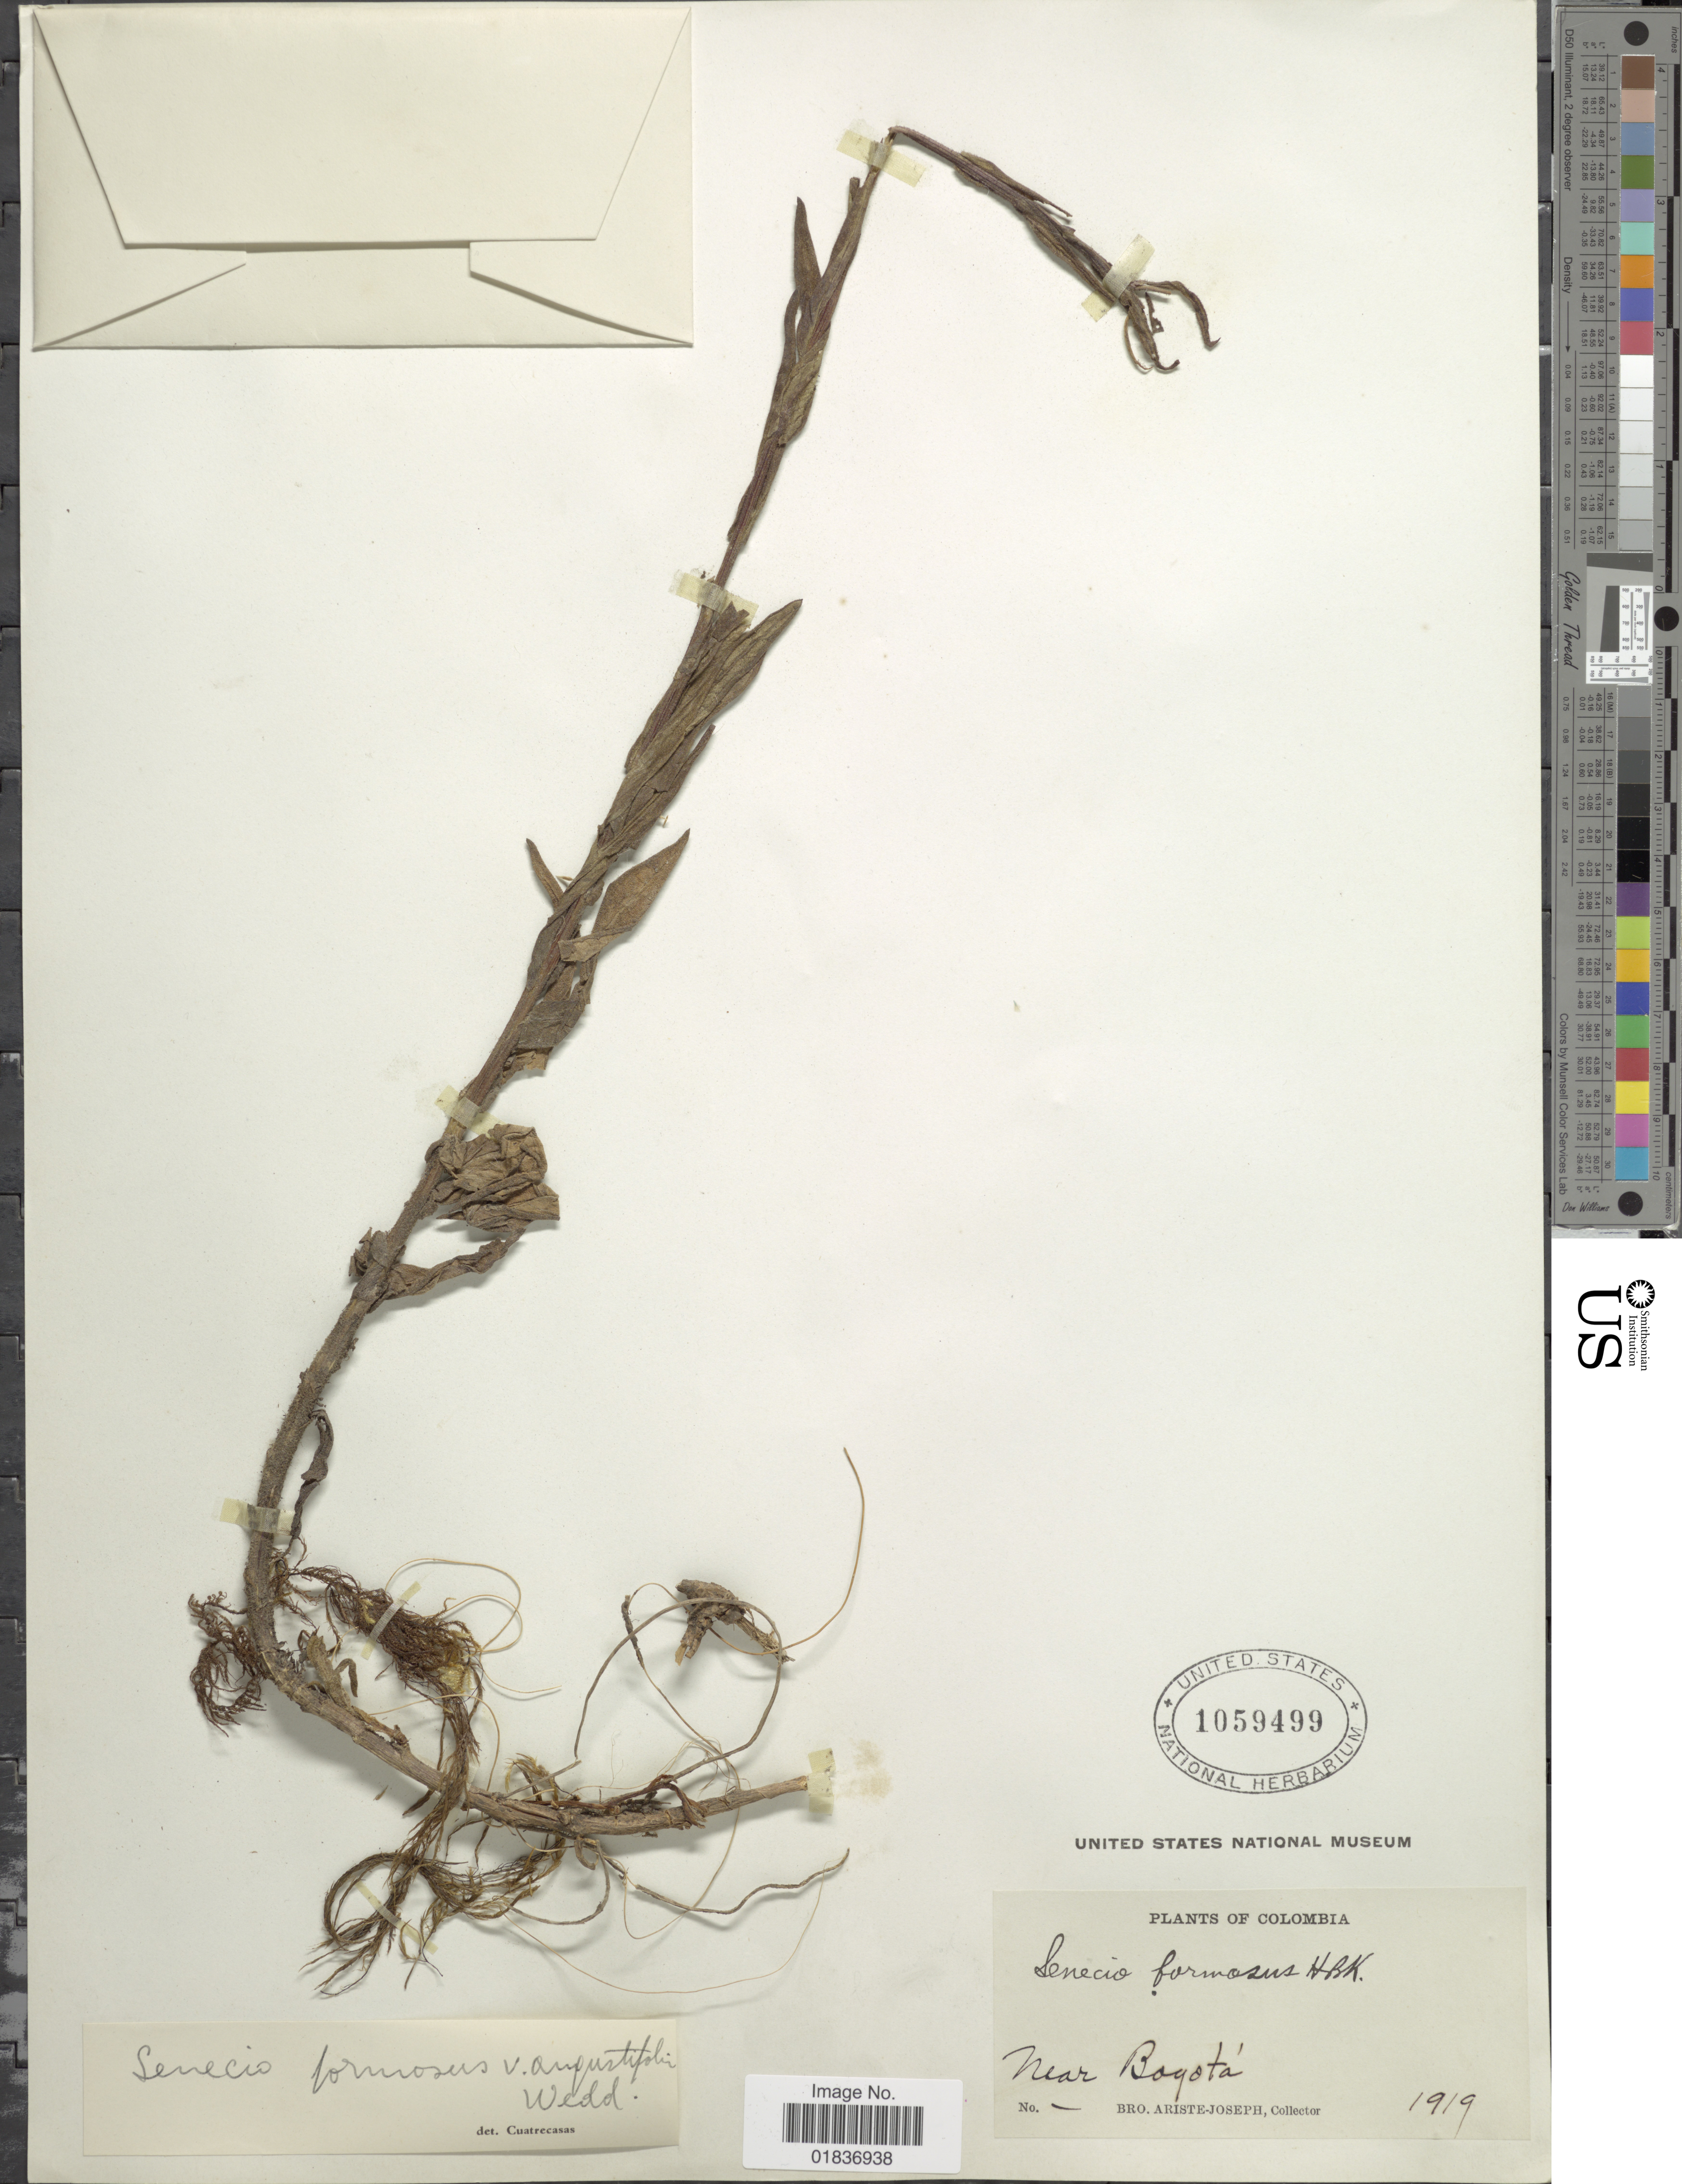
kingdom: Plantae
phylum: Tracheophyta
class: Magnoliopsida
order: Asterales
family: Asteraceae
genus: Senecio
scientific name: Senecio wedglacialis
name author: Cuatrec.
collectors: Bro. Ariste-Joseph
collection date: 1919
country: Colombia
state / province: Bogota D.C.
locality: Near Bogota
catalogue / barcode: US 1059499